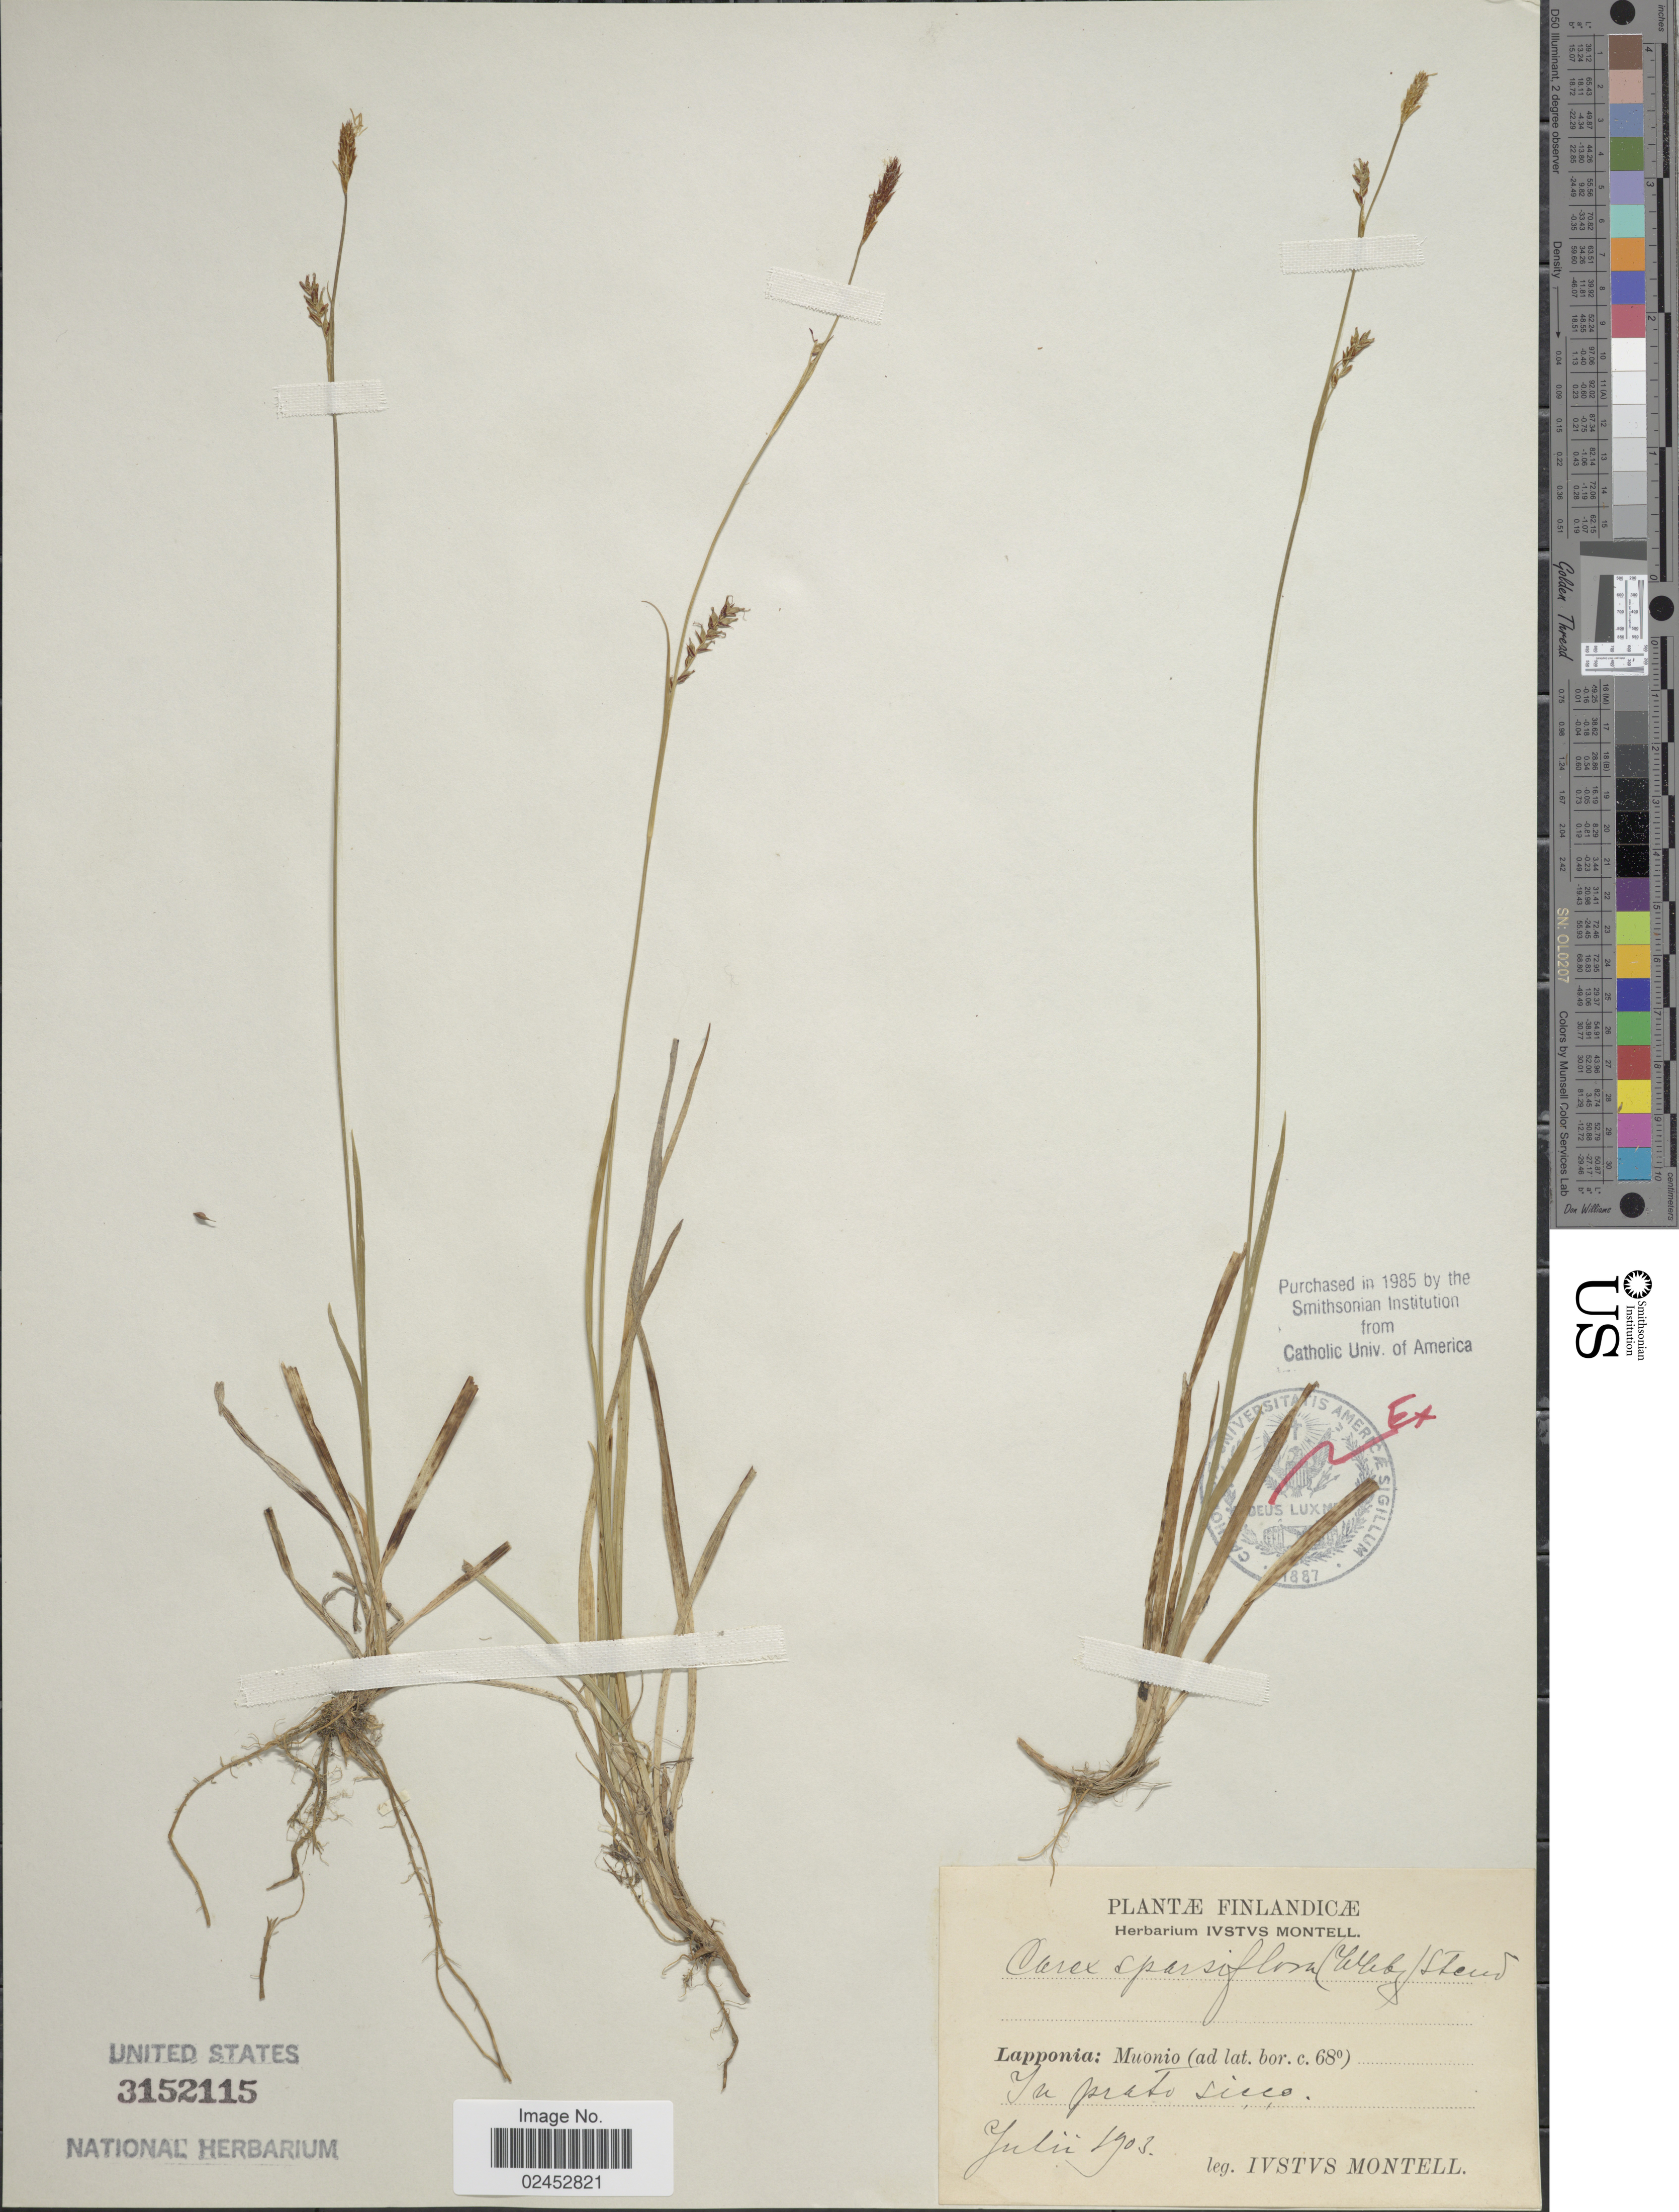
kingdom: Plantae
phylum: Tracheophyta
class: Liliopsida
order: Poales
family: Cyperaceae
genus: Carex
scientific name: Carex vaginata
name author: Tausch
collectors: I. Montell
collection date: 1903-07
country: Finland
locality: Finlandicae, Lapponia: Muonio, in prato sicco.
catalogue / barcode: US 3152115